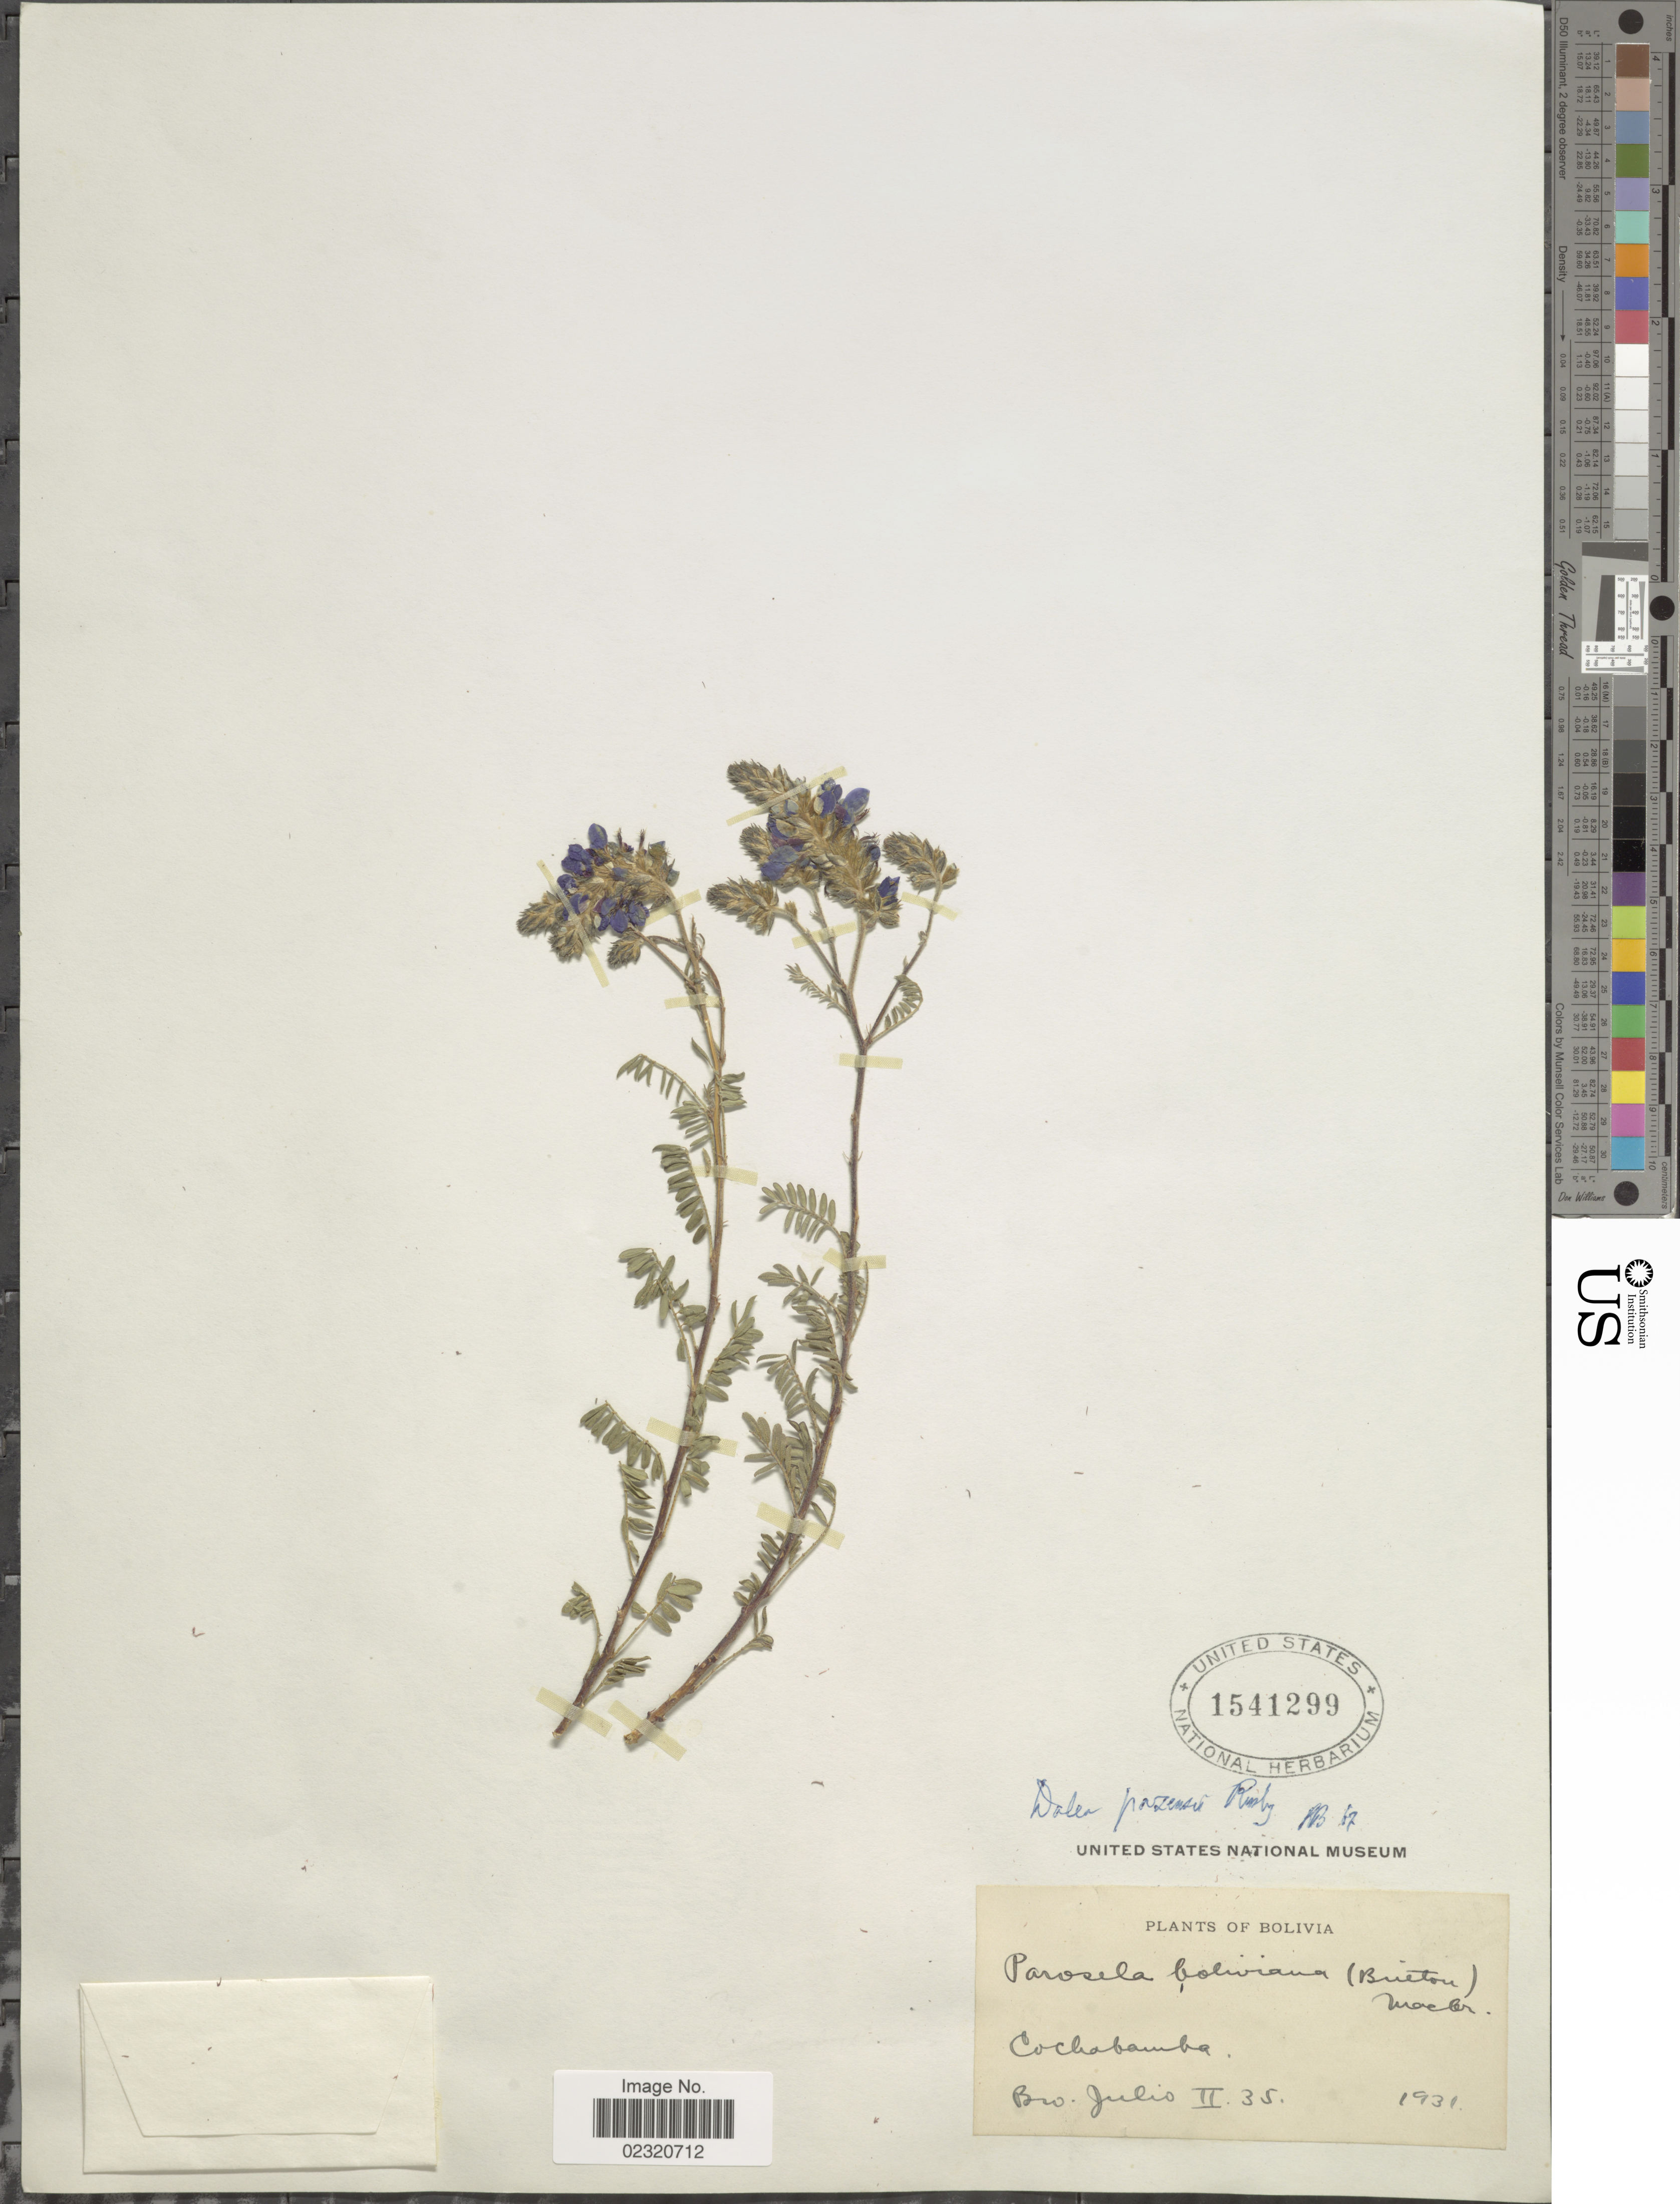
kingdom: Plantae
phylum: Tracheophyta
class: Magnoliopsida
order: Fabales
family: Fabaceae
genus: Dalea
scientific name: Dalea pazensis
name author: Rusby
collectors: Bro. Julio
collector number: II35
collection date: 1931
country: Bolivia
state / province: Cochabamba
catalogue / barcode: US 1541299